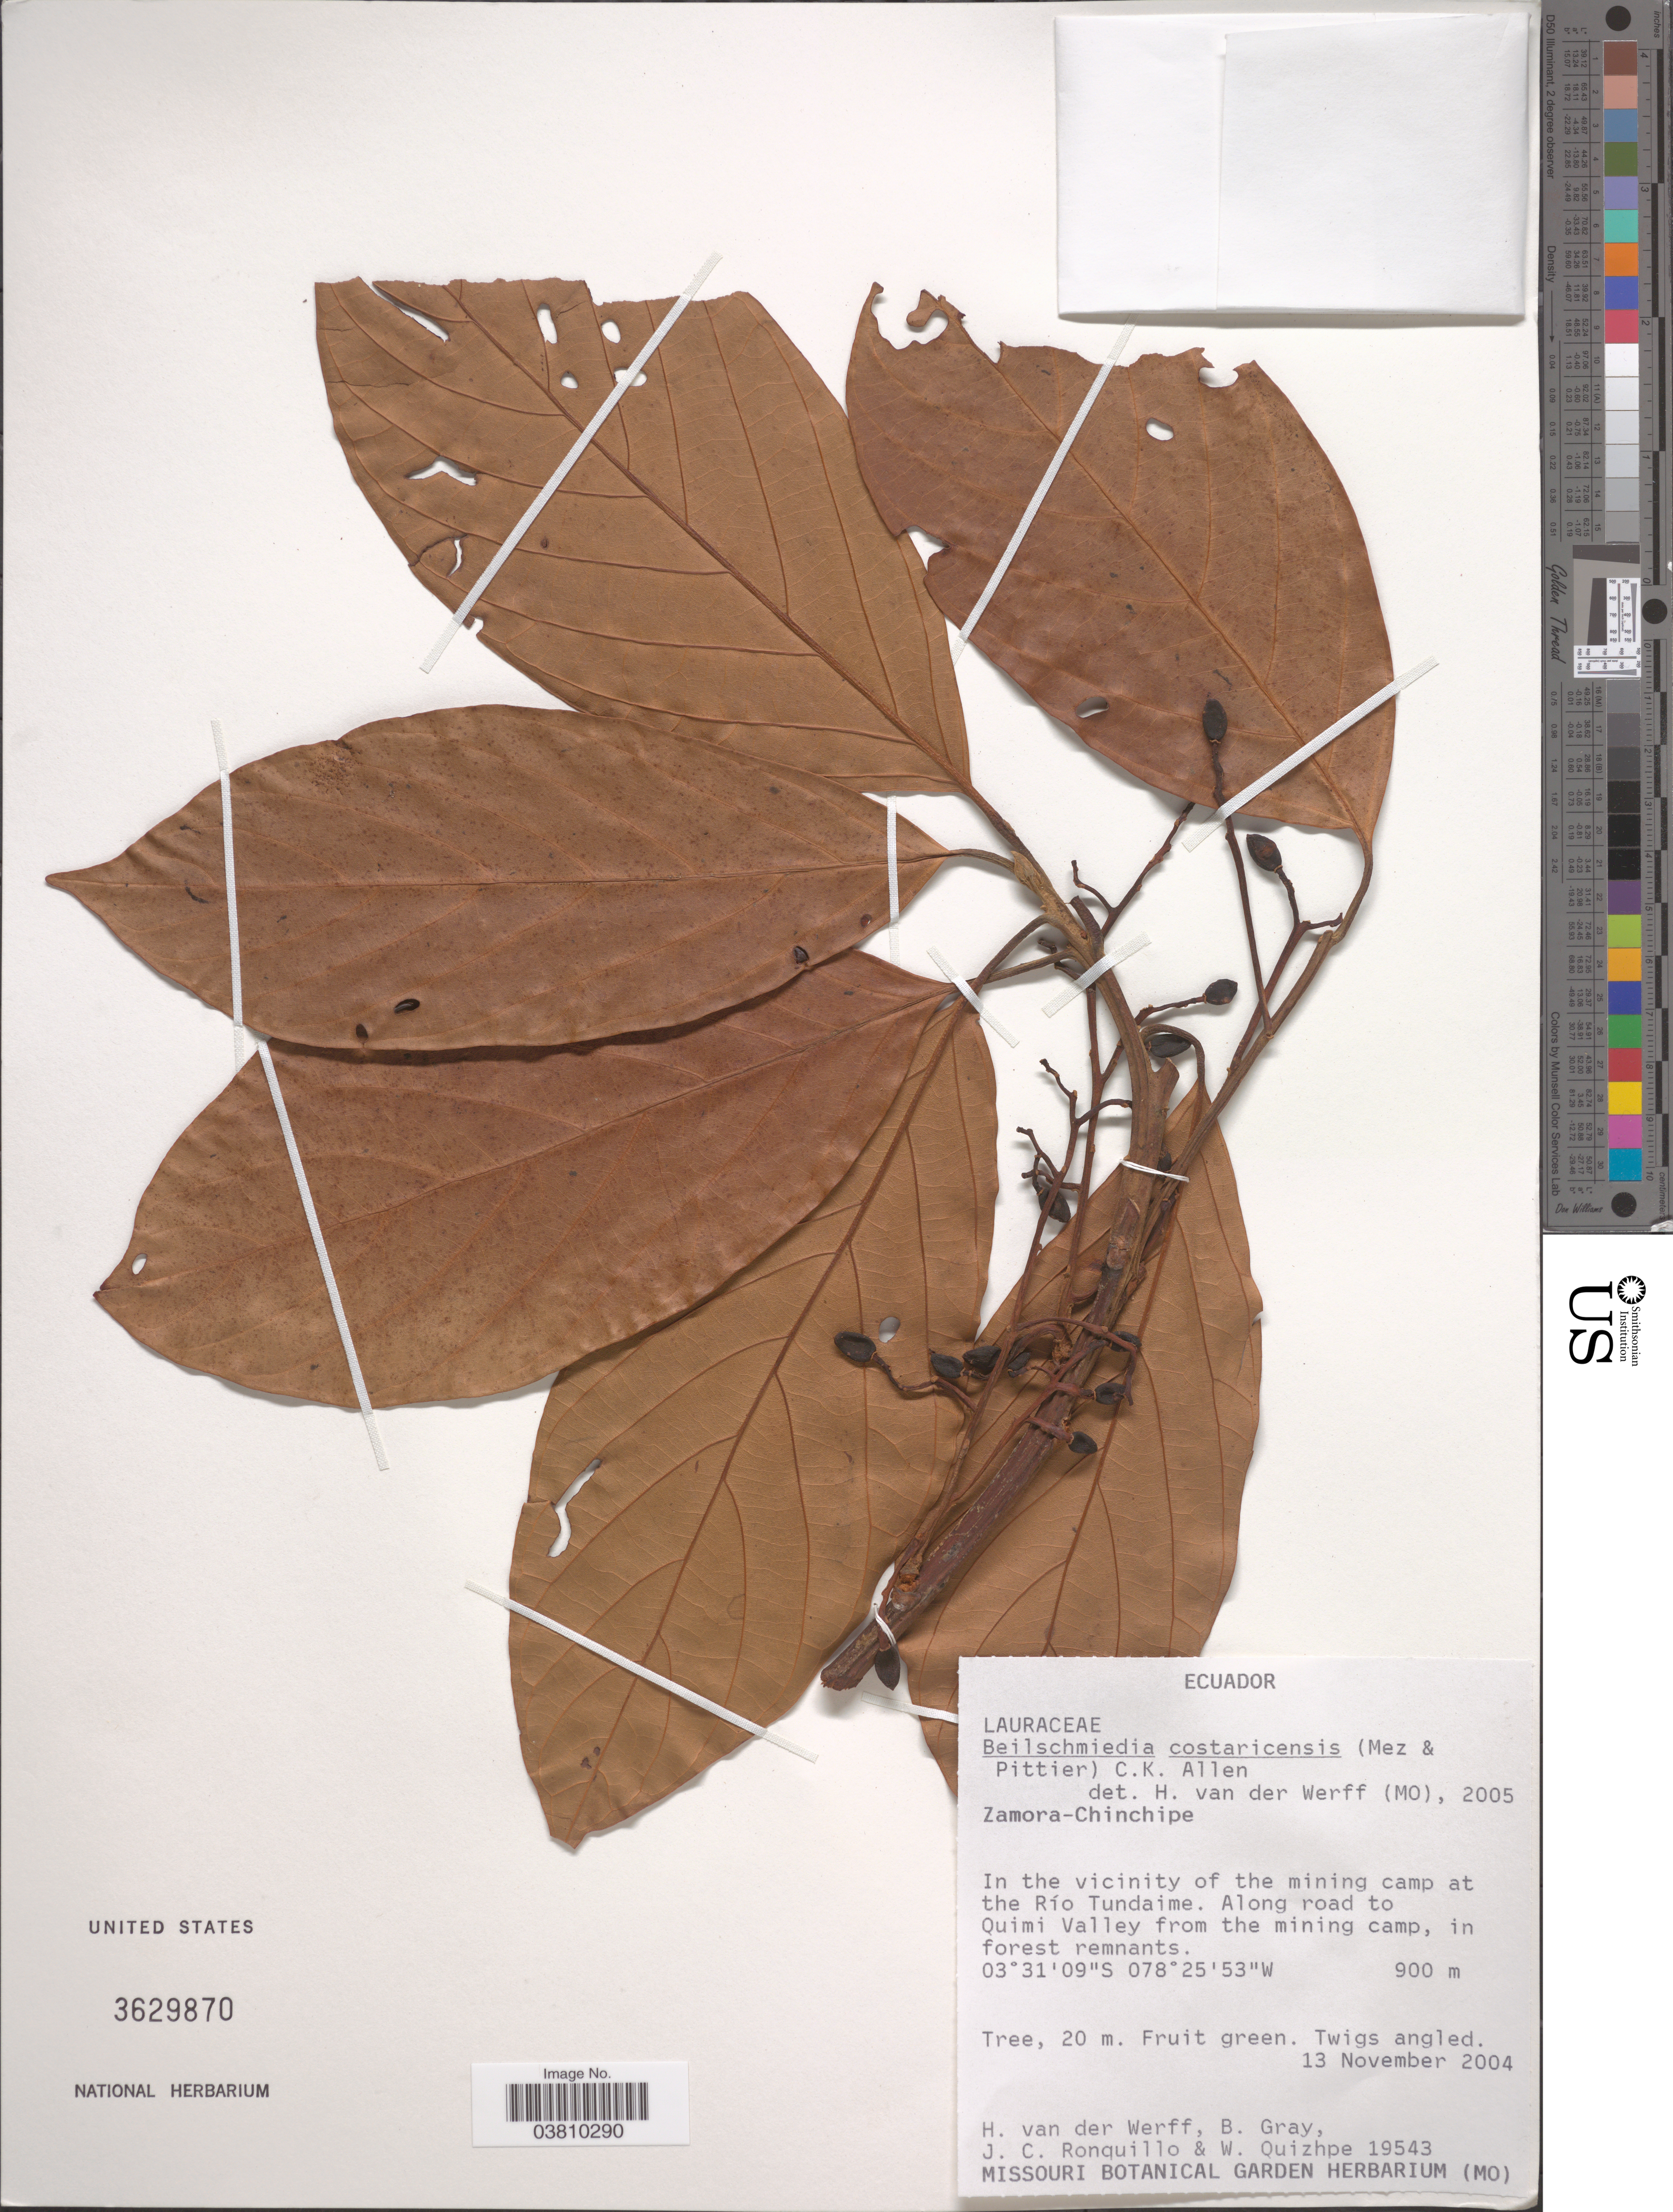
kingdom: Plantae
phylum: Tracheophyta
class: Magnoliopsida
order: Laurales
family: Lauraceae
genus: Beilschmiedia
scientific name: Beilschmiedia costaricensis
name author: (Mez & Pittier) C.K. Allen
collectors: H. van der Werff, B. Gray, J. Ronquillo & W. Quizhpe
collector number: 19543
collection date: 2004-11-13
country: Ecuador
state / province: Zamora-Chinchipe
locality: In the vicinity of the mining camp at the Río Tundaime. Along road to Quimi Valley from the mining camp, in forest remnants.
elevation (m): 900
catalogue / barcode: US 3629870